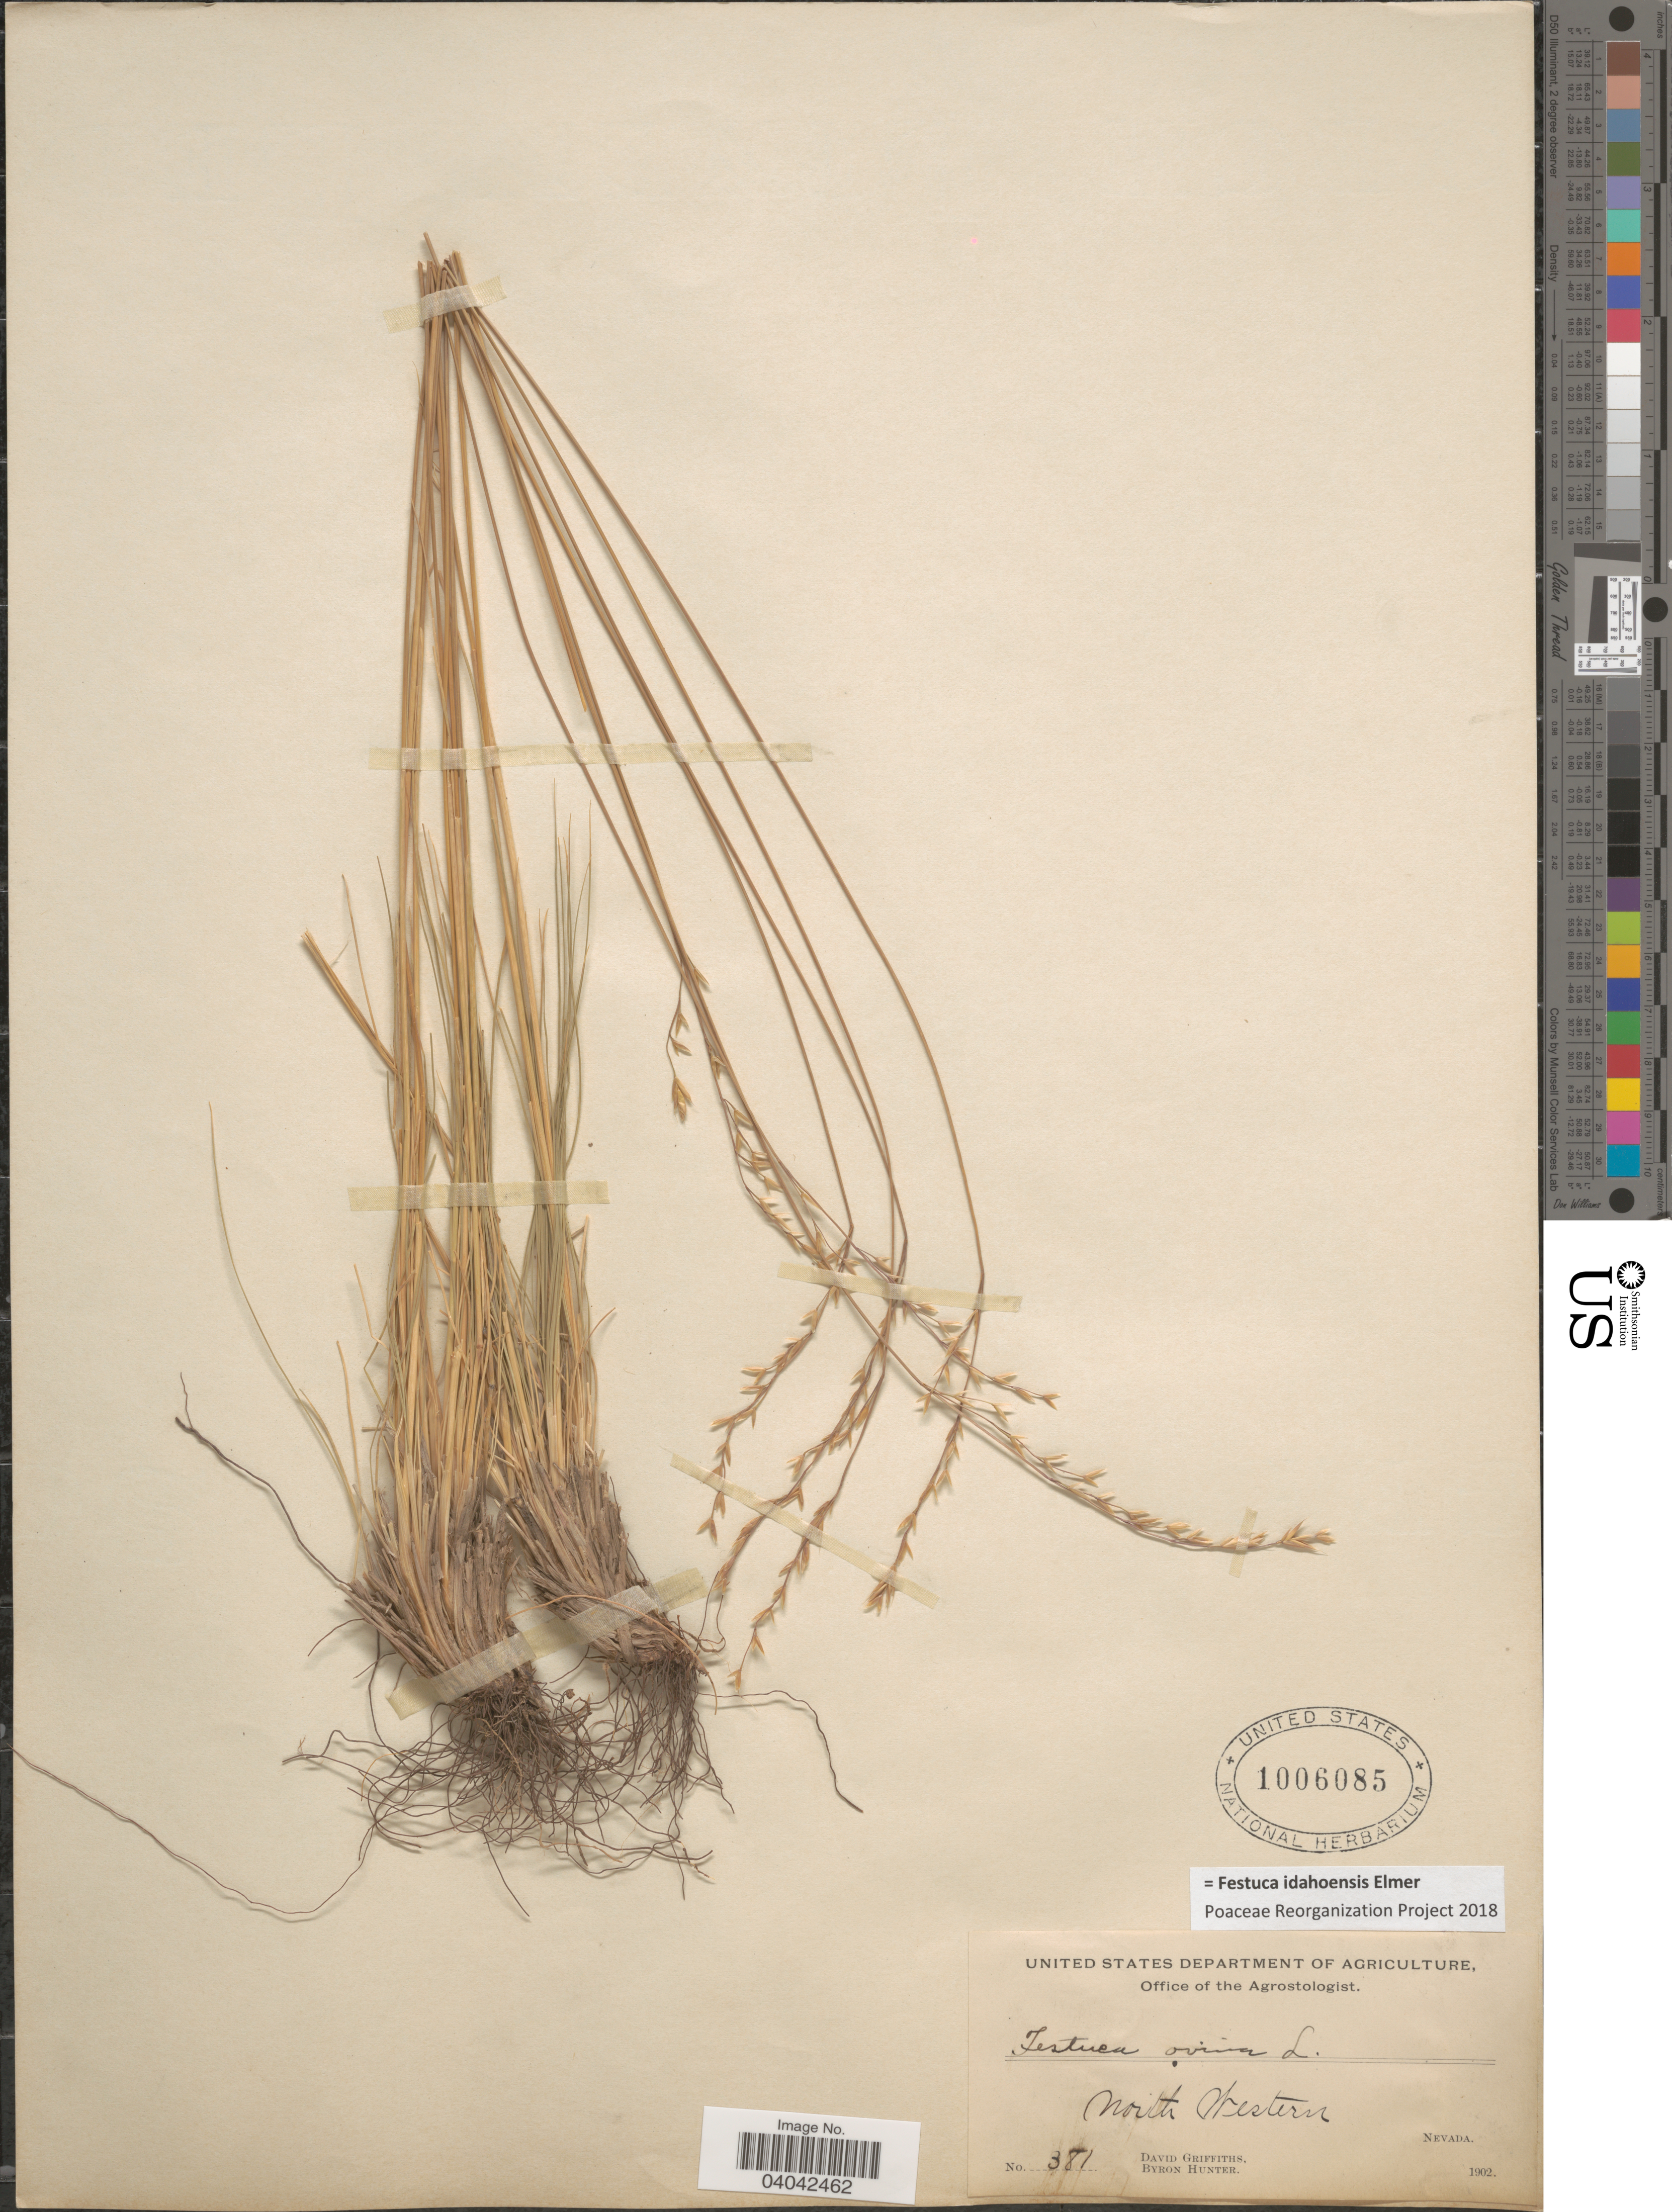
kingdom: Plantae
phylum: Tracheophyta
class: Liliopsida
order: Poales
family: Poaceae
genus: Festuca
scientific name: Festuca idahoensis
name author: Elmer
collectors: D. Griffiths & B. Hunter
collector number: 381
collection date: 1902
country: United States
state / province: Nevada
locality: North Western Nevada.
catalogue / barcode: US 1006085